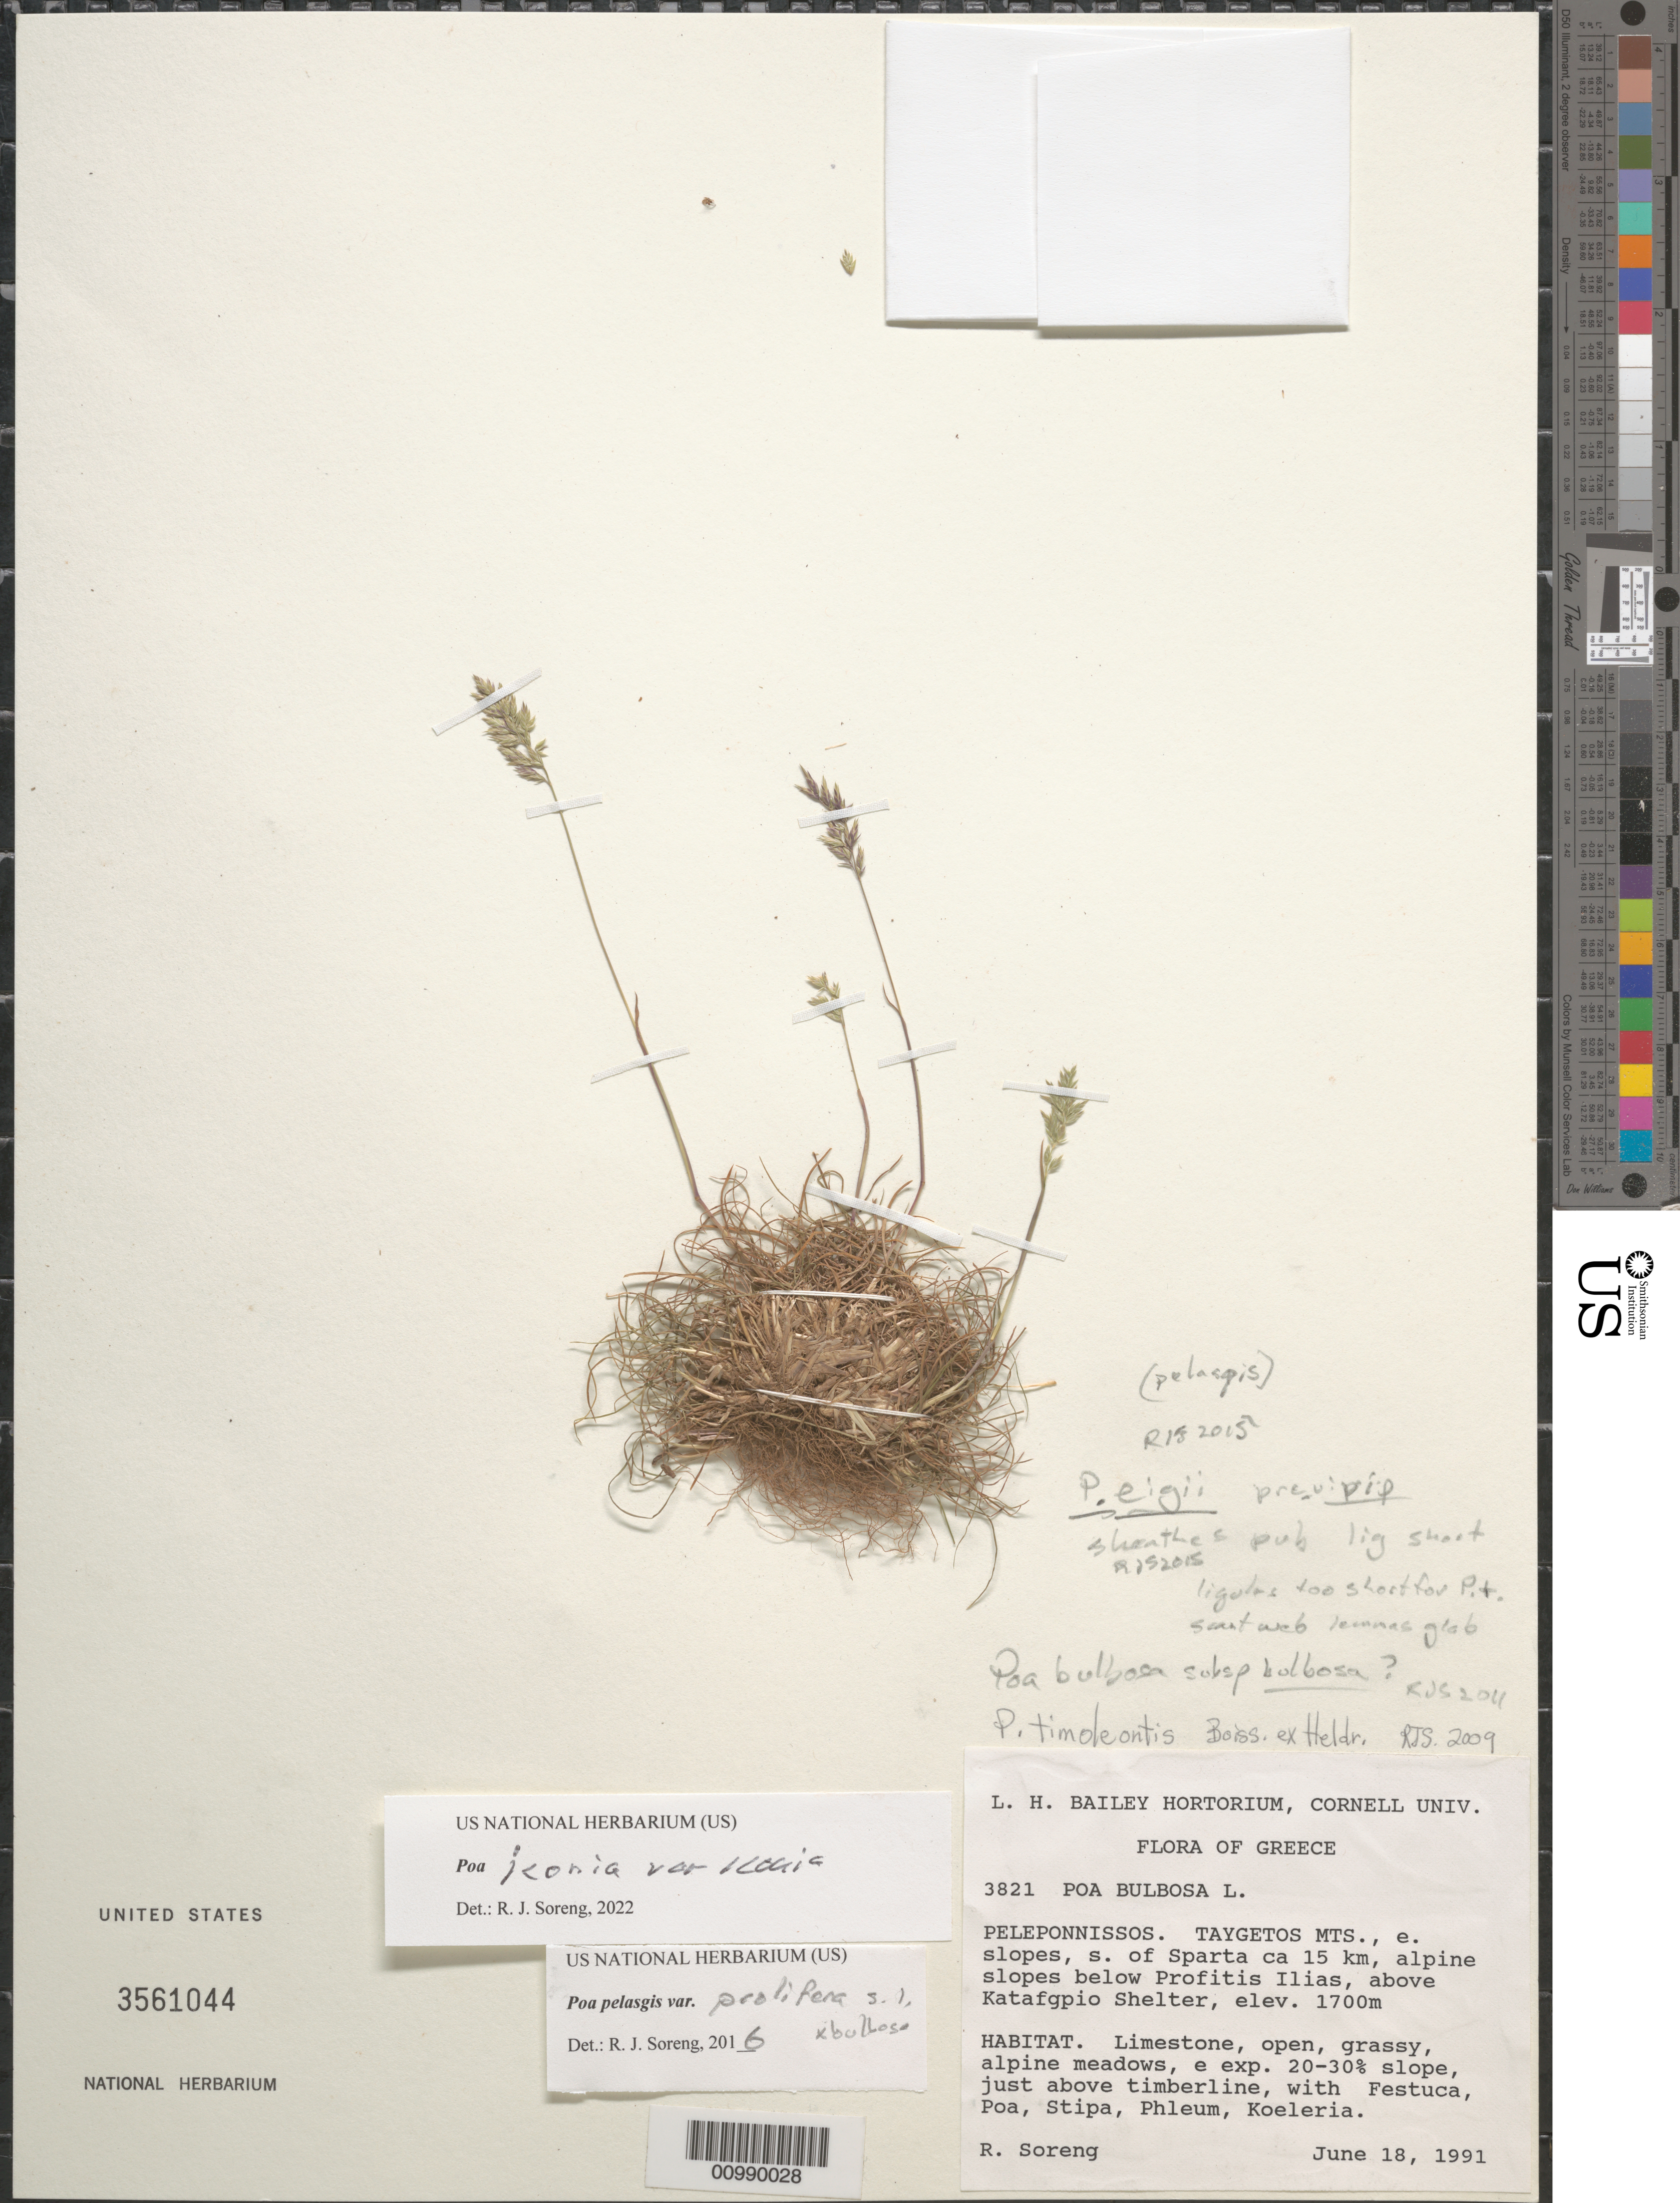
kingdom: Plantae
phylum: Tracheophyta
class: Liliopsida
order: Poales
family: Poaceae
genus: Poa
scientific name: Poa bulbosa subsp. bulbosa var. vivipara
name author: Koeler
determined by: Soreng, Robert J., Research Associate (BOT), Smithsonian Institution - National Museum of Natural History (UNITED STATES)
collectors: R. J. Soreng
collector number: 3821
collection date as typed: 18 Jun 1991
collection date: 1991-06-18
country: Greece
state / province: Peloponnese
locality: TAYGETOS MTS., E slopes, S of Sparta ca 15 km, alpine slopes below Profitis Ilias, above Katafgpio Shelter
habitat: Limestone, open, grassy, alpine meadows, e exp. 20-30% slope, just above timberline, with Festuca, Poa, Stipa, Phleum,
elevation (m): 1700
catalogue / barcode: US 3561044